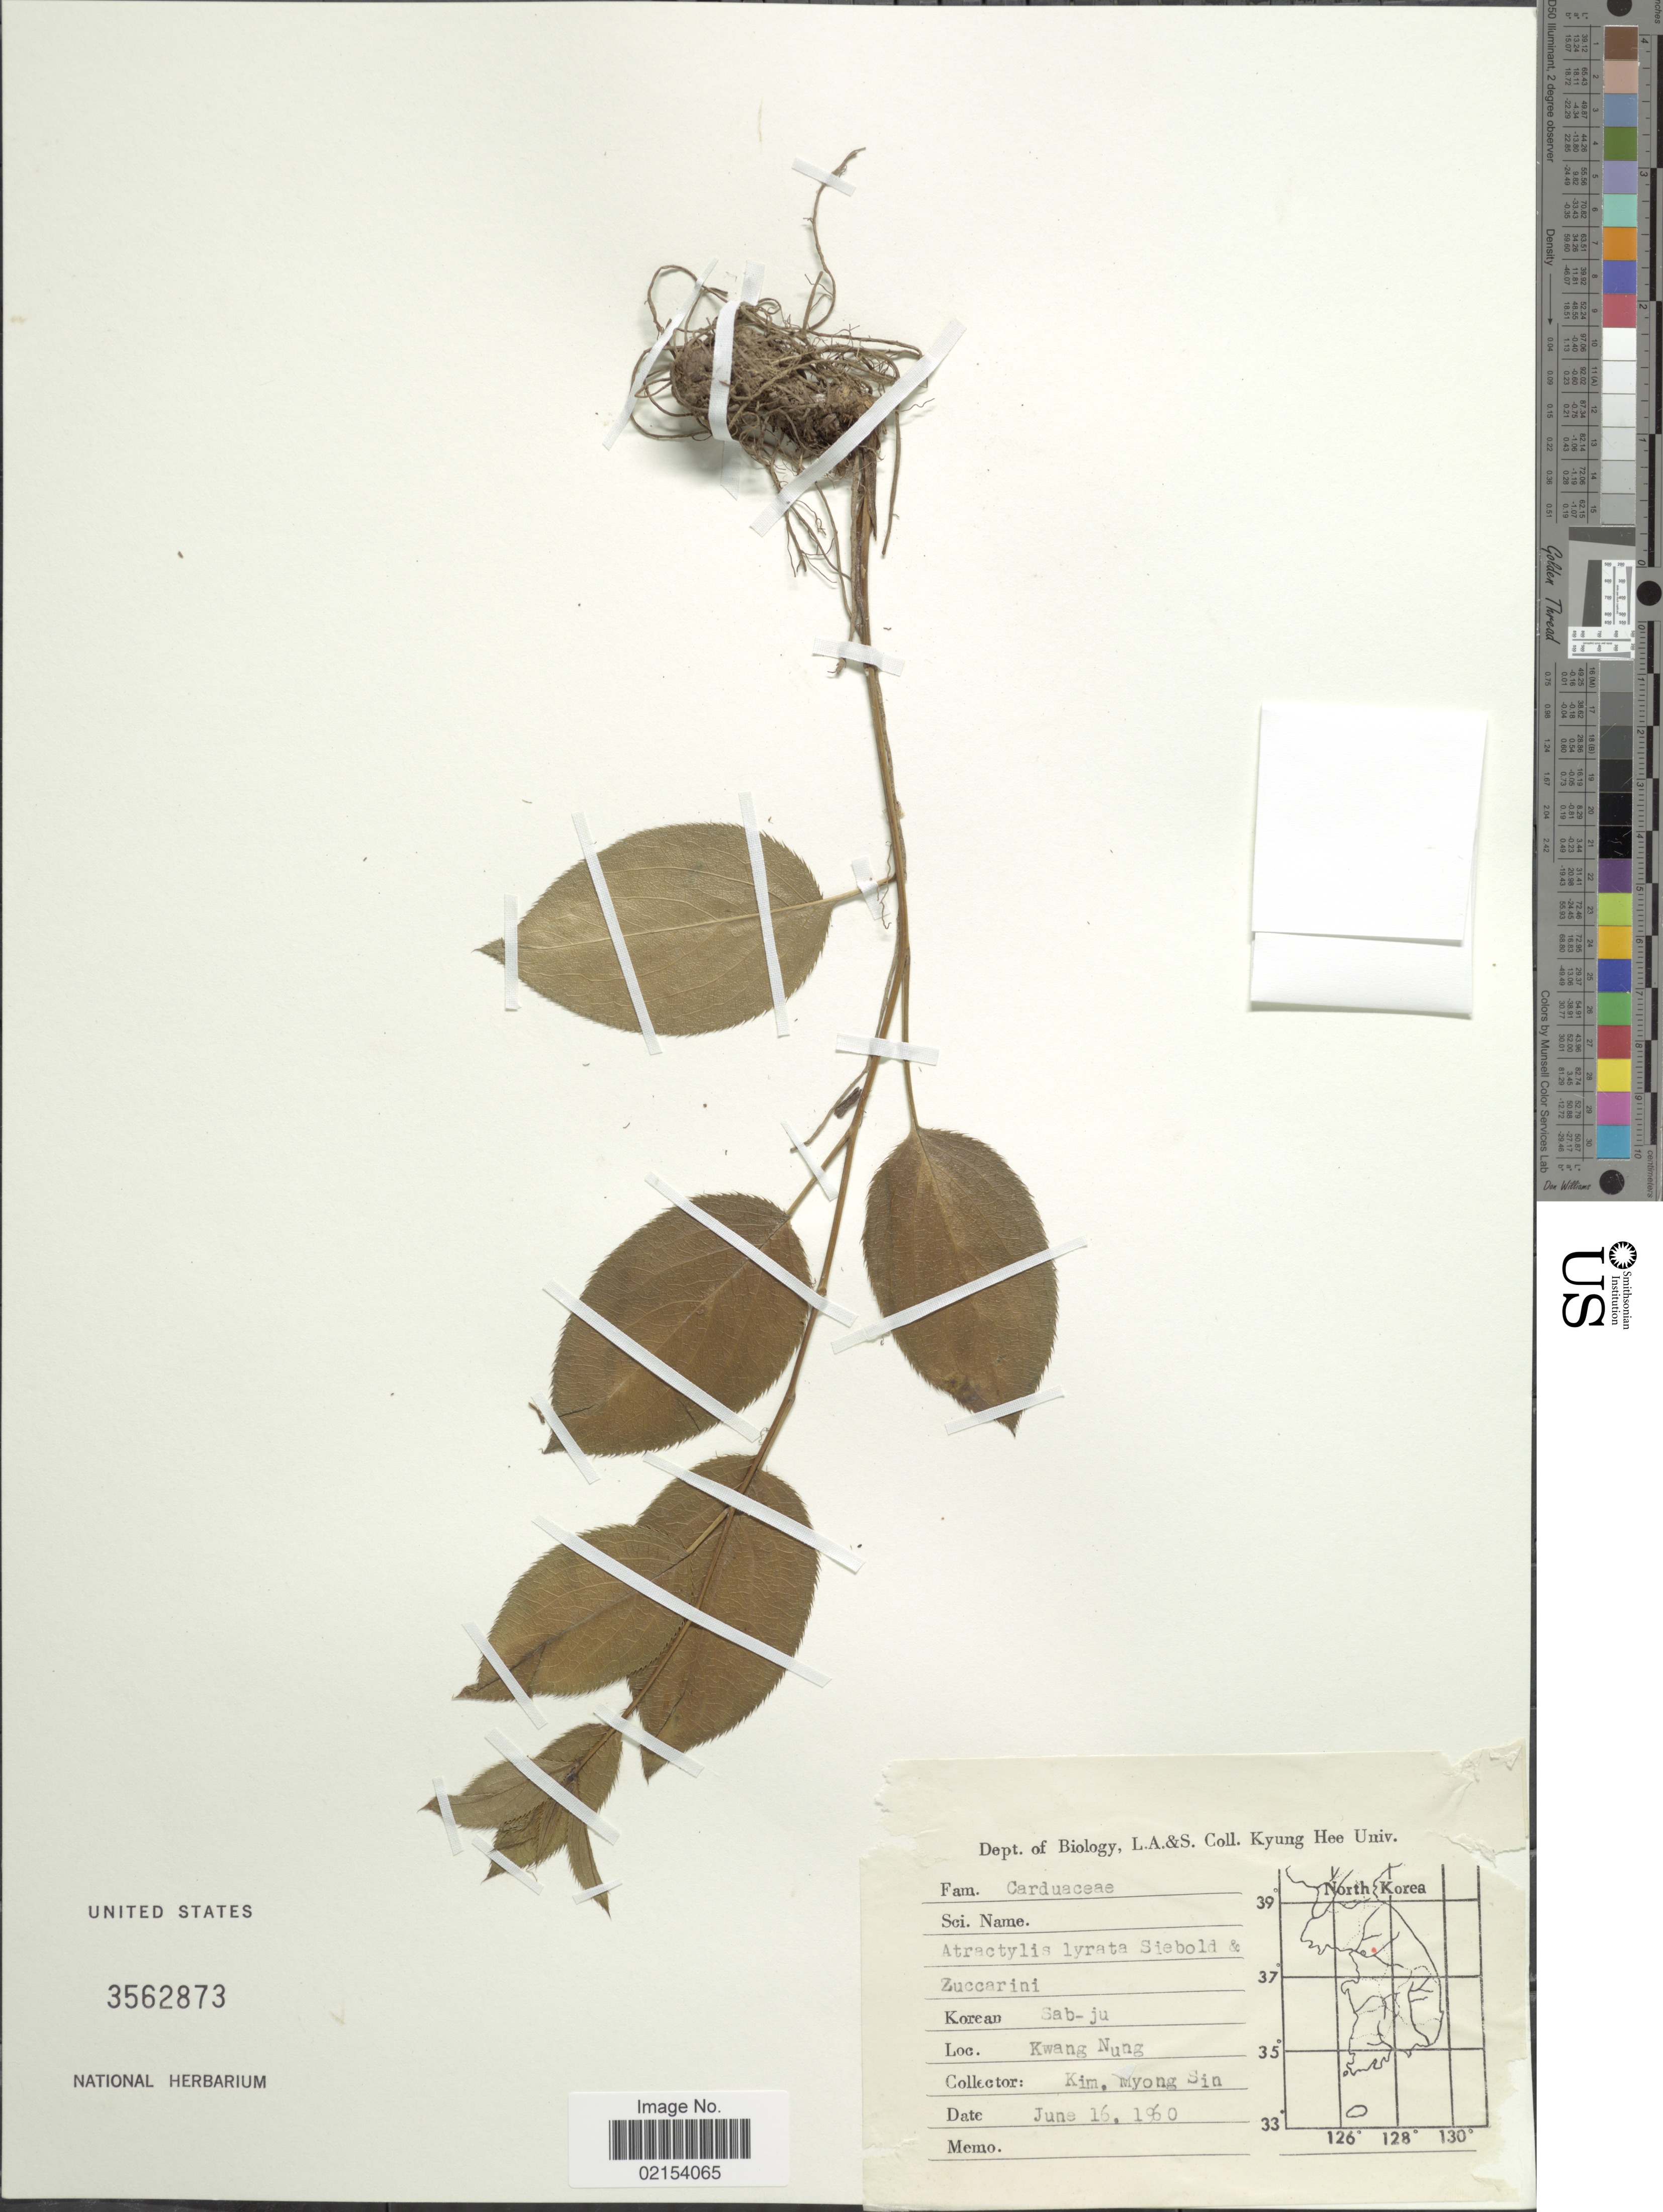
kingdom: Plantae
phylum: Tracheophyta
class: Magnoliopsida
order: Asterales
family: Asteraceae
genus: Atractylodes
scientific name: Atractylodes lancea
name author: (Thunb.) DC.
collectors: M. S. Kim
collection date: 1960-06-16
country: South Korea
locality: Kwang Nung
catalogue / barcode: US 3562873